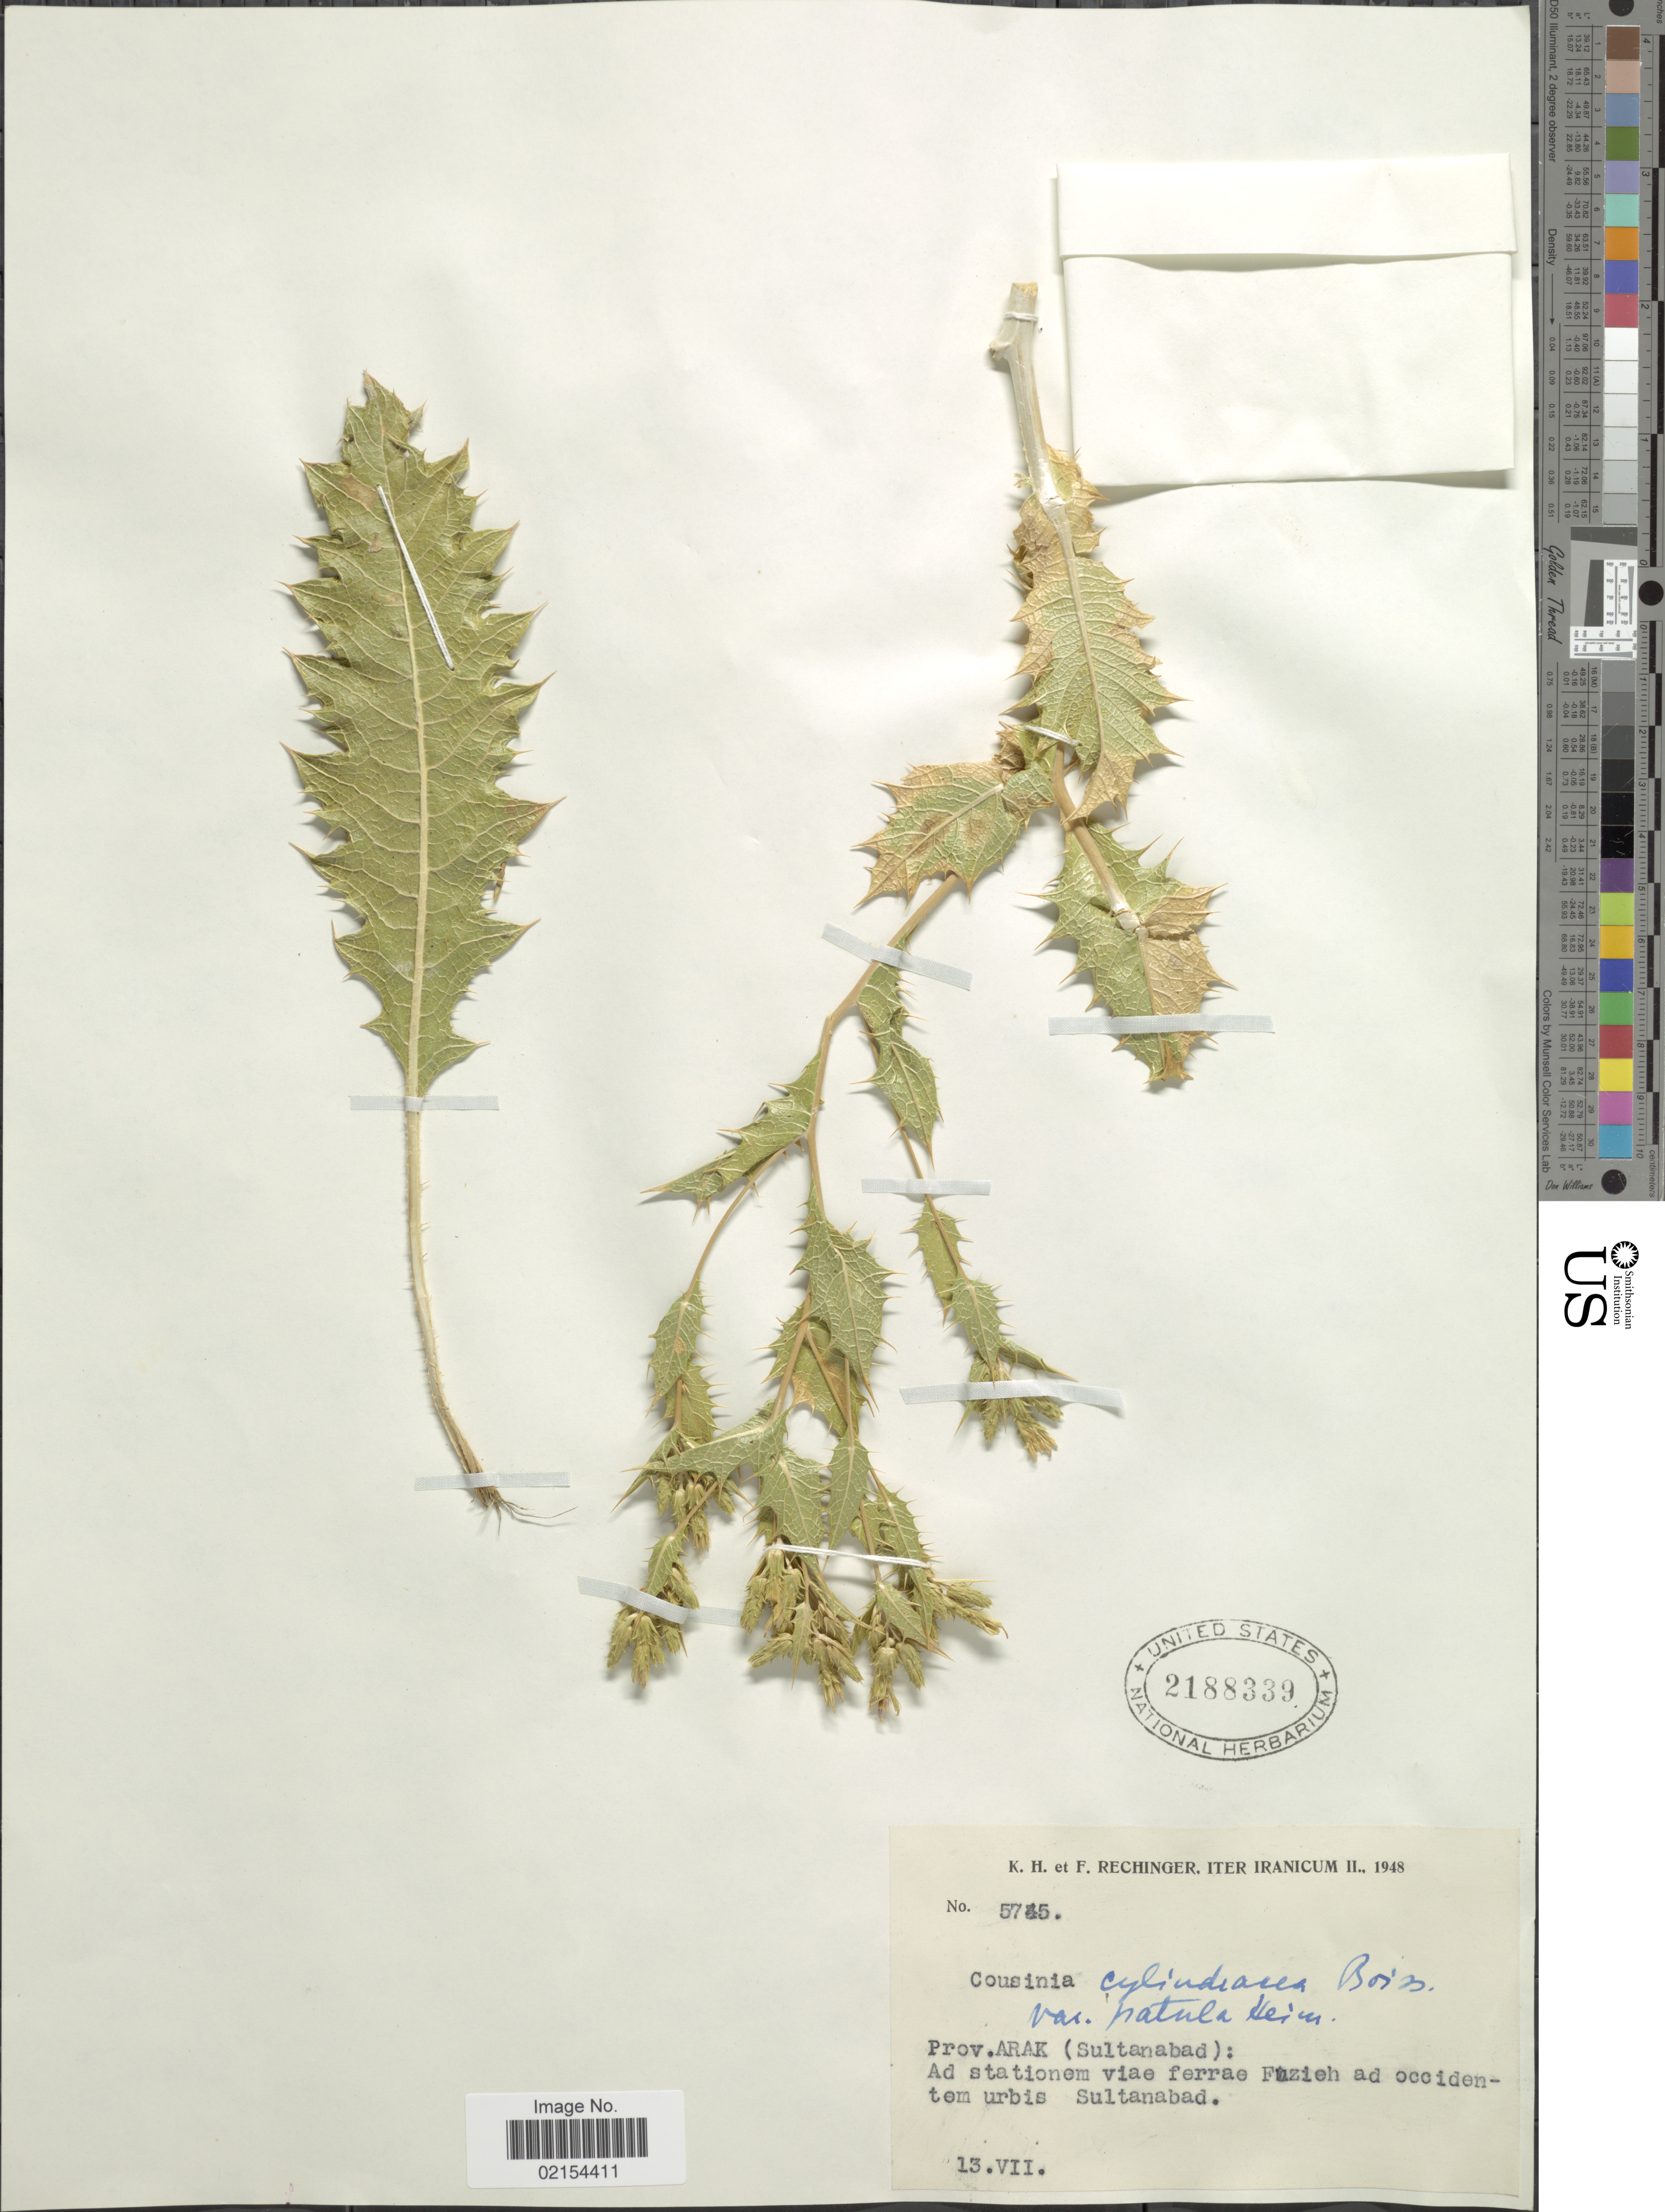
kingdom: Plantae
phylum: Tracheophyta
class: Magnoliopsida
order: Asterales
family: Asteraceae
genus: Cousinia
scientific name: Cousinia cylindracea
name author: Boiss.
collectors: K. H. Rechinger & F. Rechinger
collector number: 5745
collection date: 1948-07-13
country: Iran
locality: Iter Iranicum, Prov, Arak (Sultanabad): Ad stationem viae ferrae Fuzieh ad occidentem urbis Sultanabad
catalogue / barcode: US 2188339